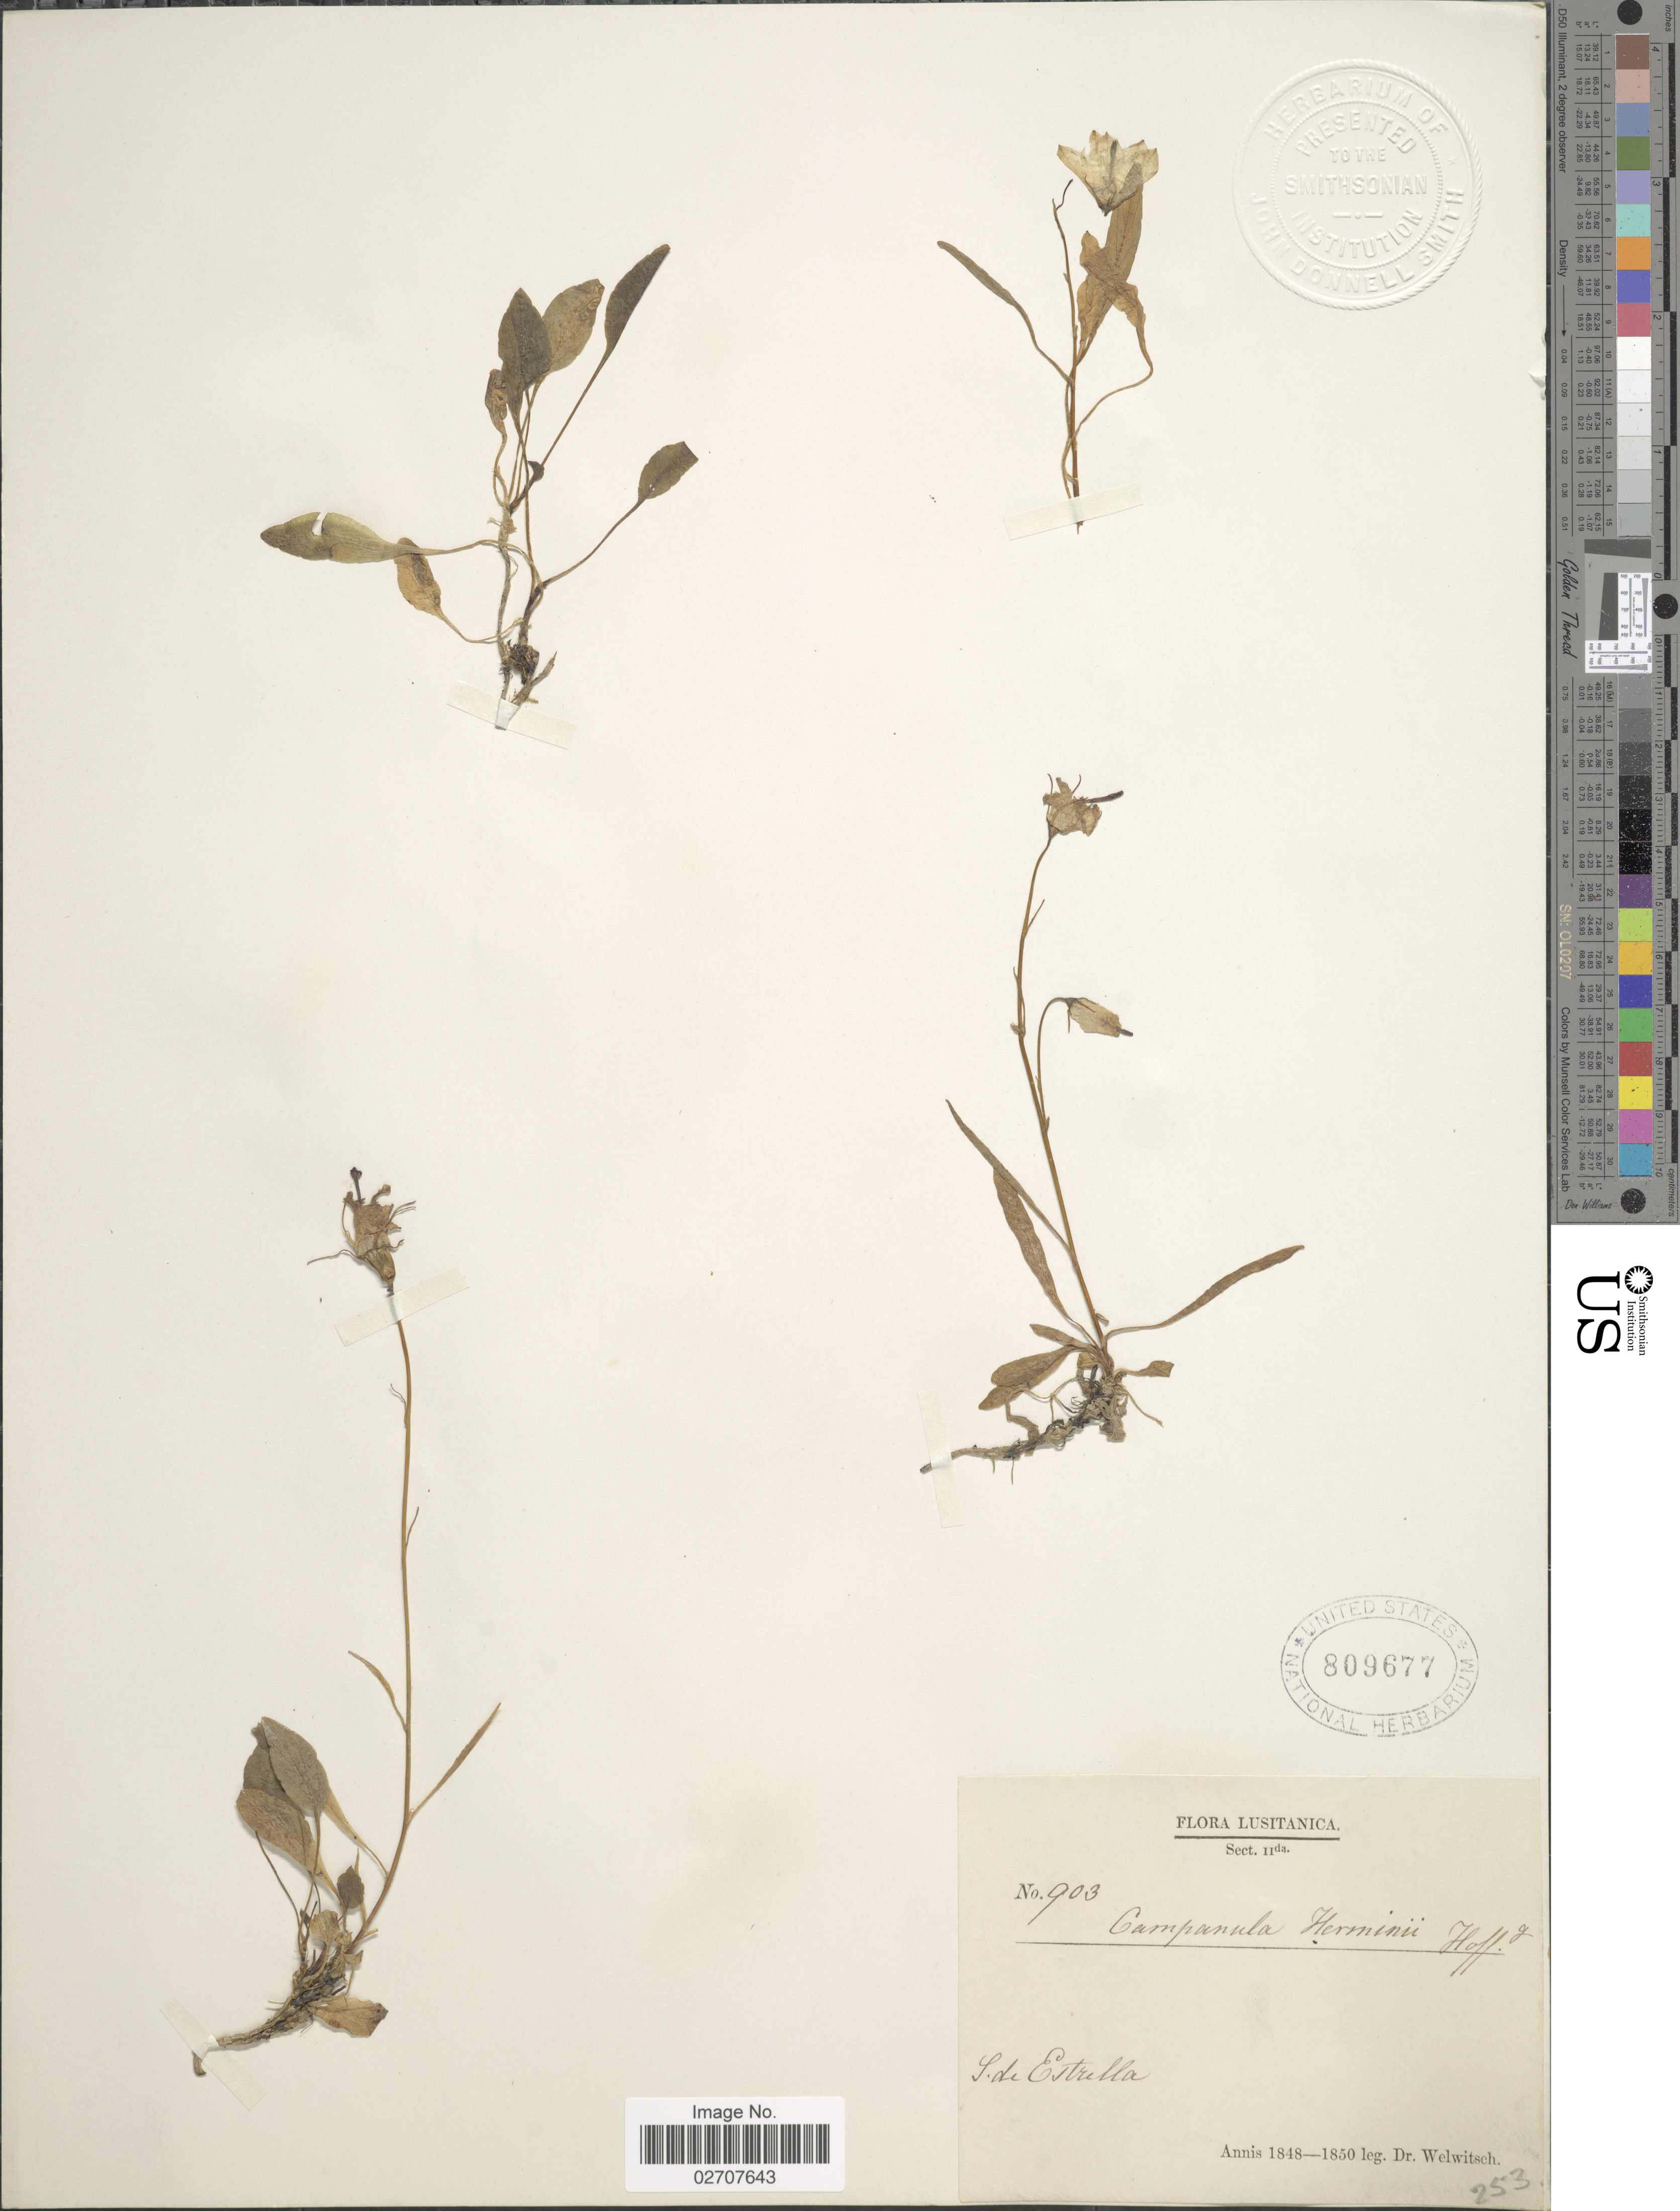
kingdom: Plantae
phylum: Tracheophyta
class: Magnoliopsida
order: Asterales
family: Campanulaceae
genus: Campanula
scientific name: Campanula herminii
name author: Hoffmanns. & Link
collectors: -. Welwitsch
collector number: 903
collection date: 1848/1850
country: Portugal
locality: Lusitanica. Sect. IIda. S. de Estrella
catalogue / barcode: US 809677